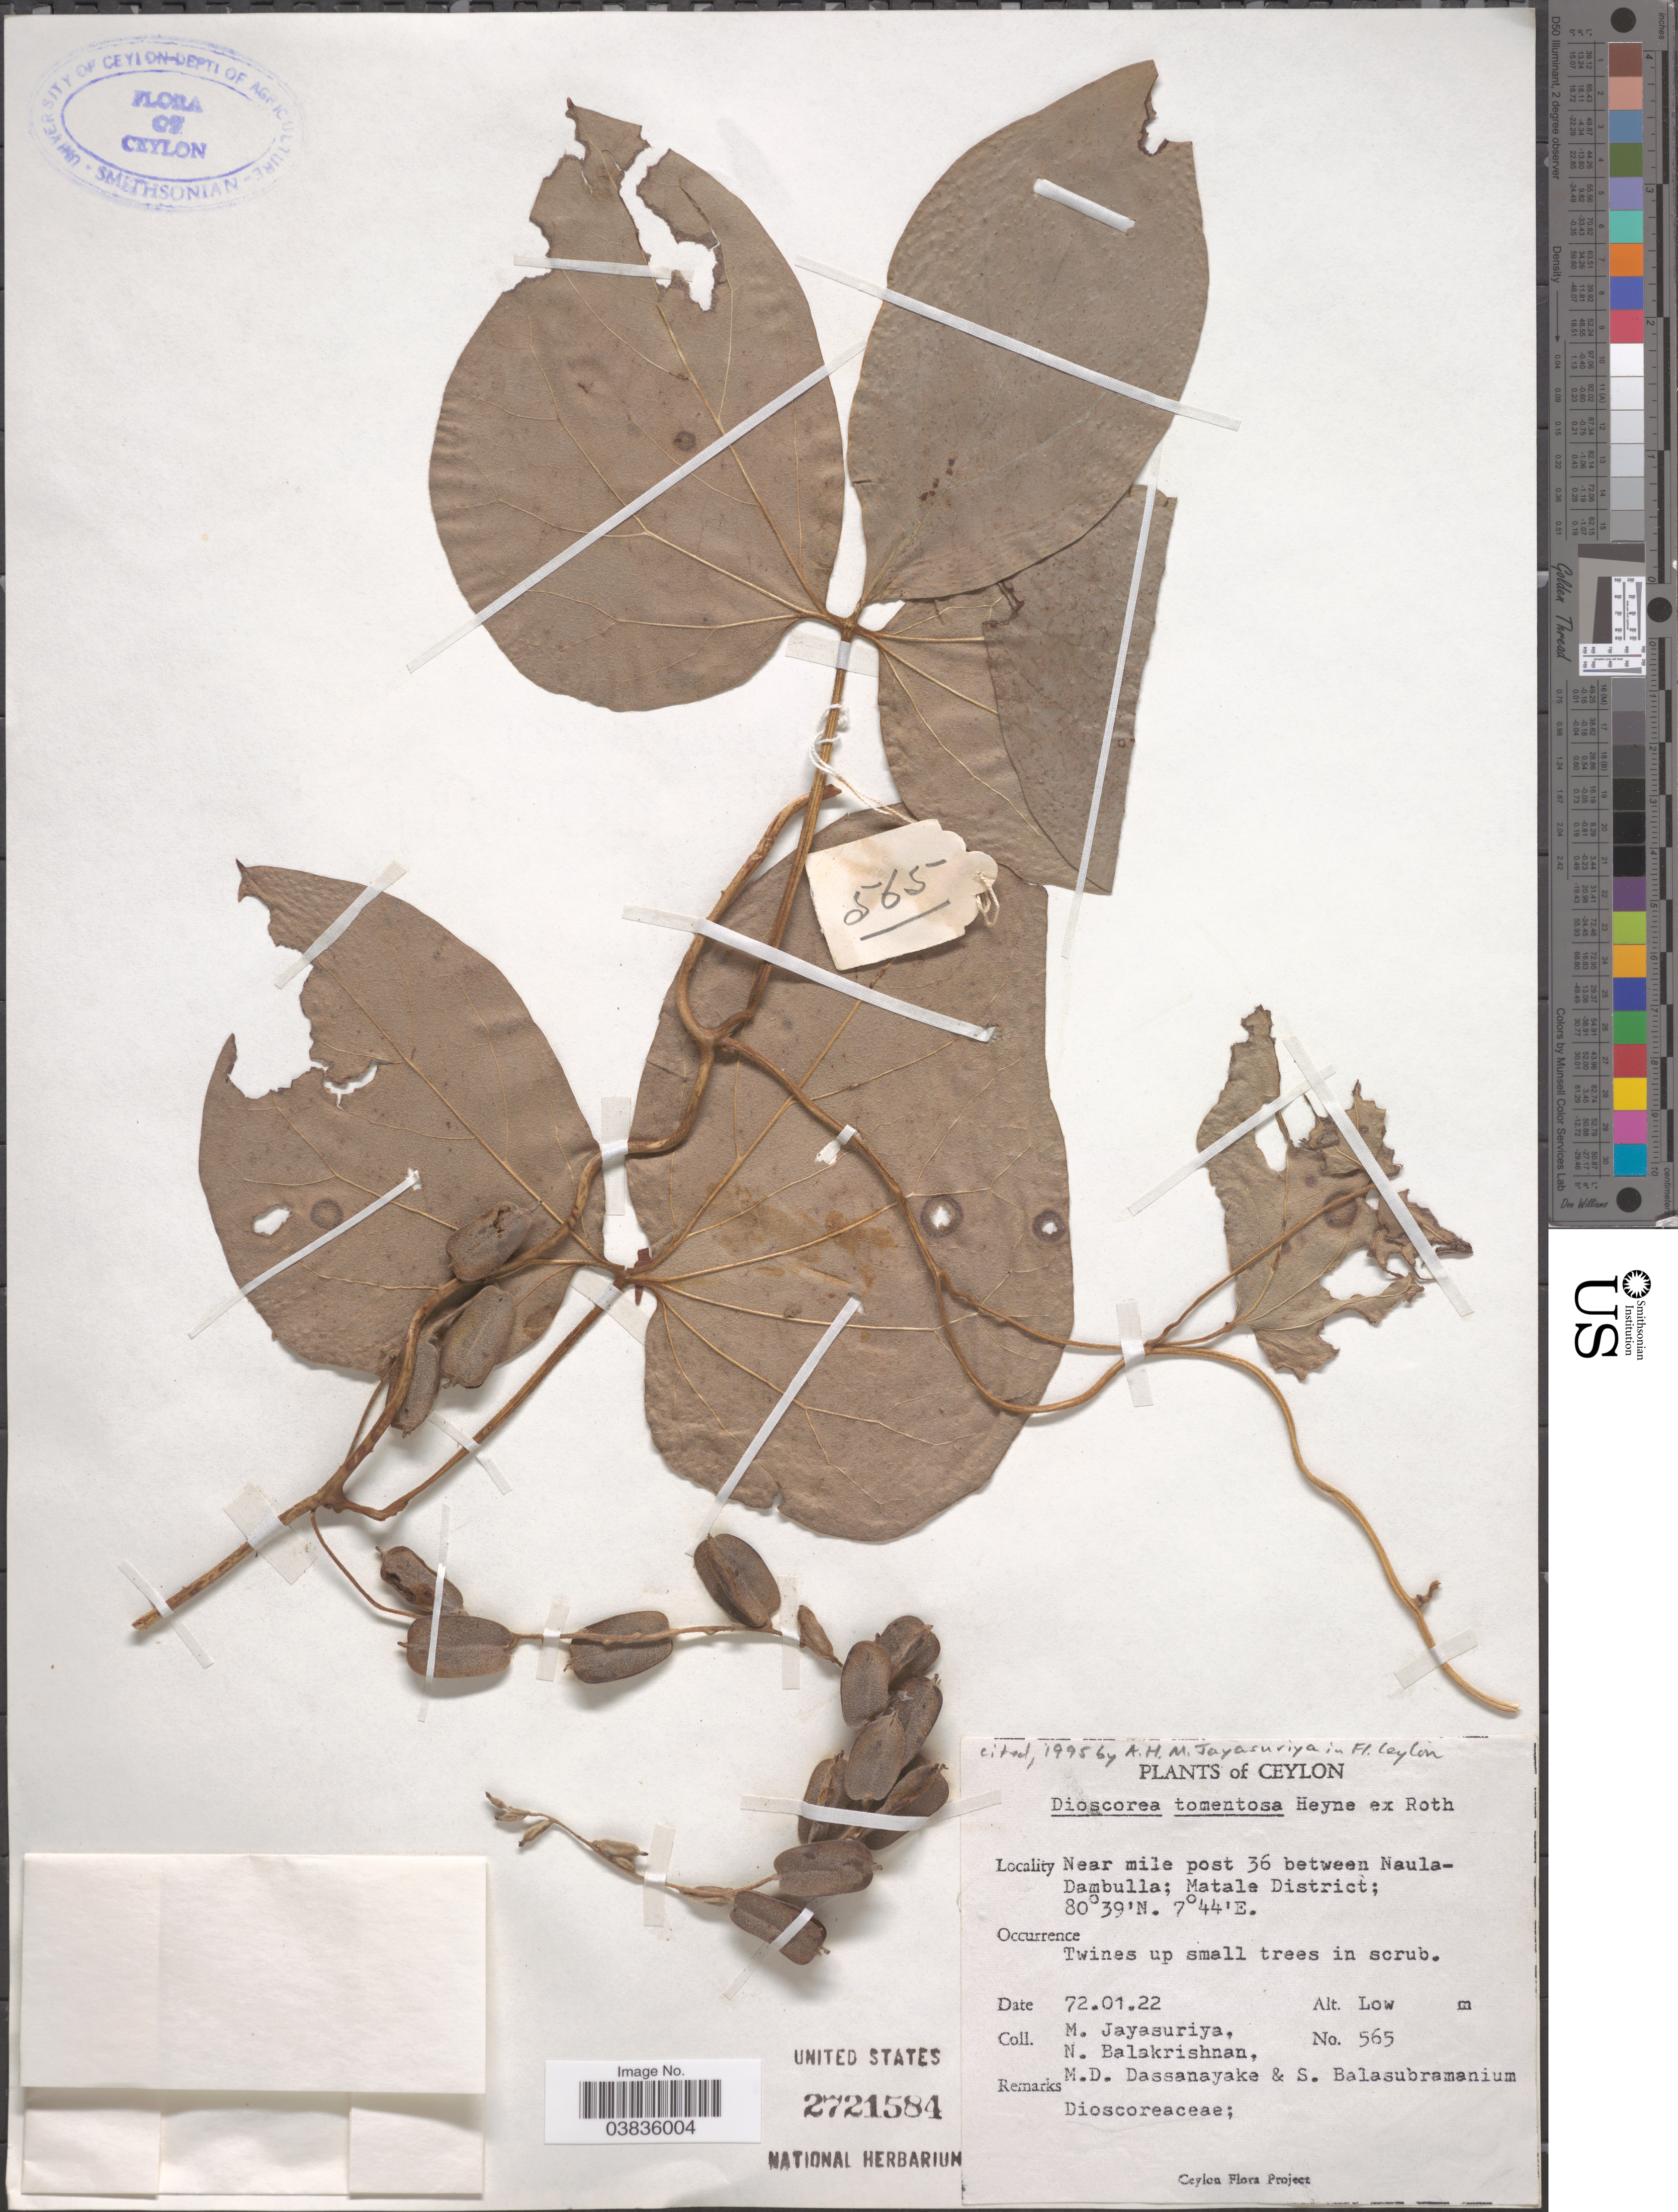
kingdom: Plantae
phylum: Tracheophyta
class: Liliopsida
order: Dioscoreales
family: Dioscoreaceae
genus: Dioscorea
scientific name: Dioscorea tomentosa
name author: J. Koenig ex Spreng.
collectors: M. Jayasuriya, N. Balakrishnan, M. D. Dassanayake & S. Balasubramanium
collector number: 565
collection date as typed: Transcribed d/m/y: 22/1/72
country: Sri Lanka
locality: Ceylon. Near mile post 36 between Naula-Dambulla; Matale District.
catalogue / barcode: US 2721584